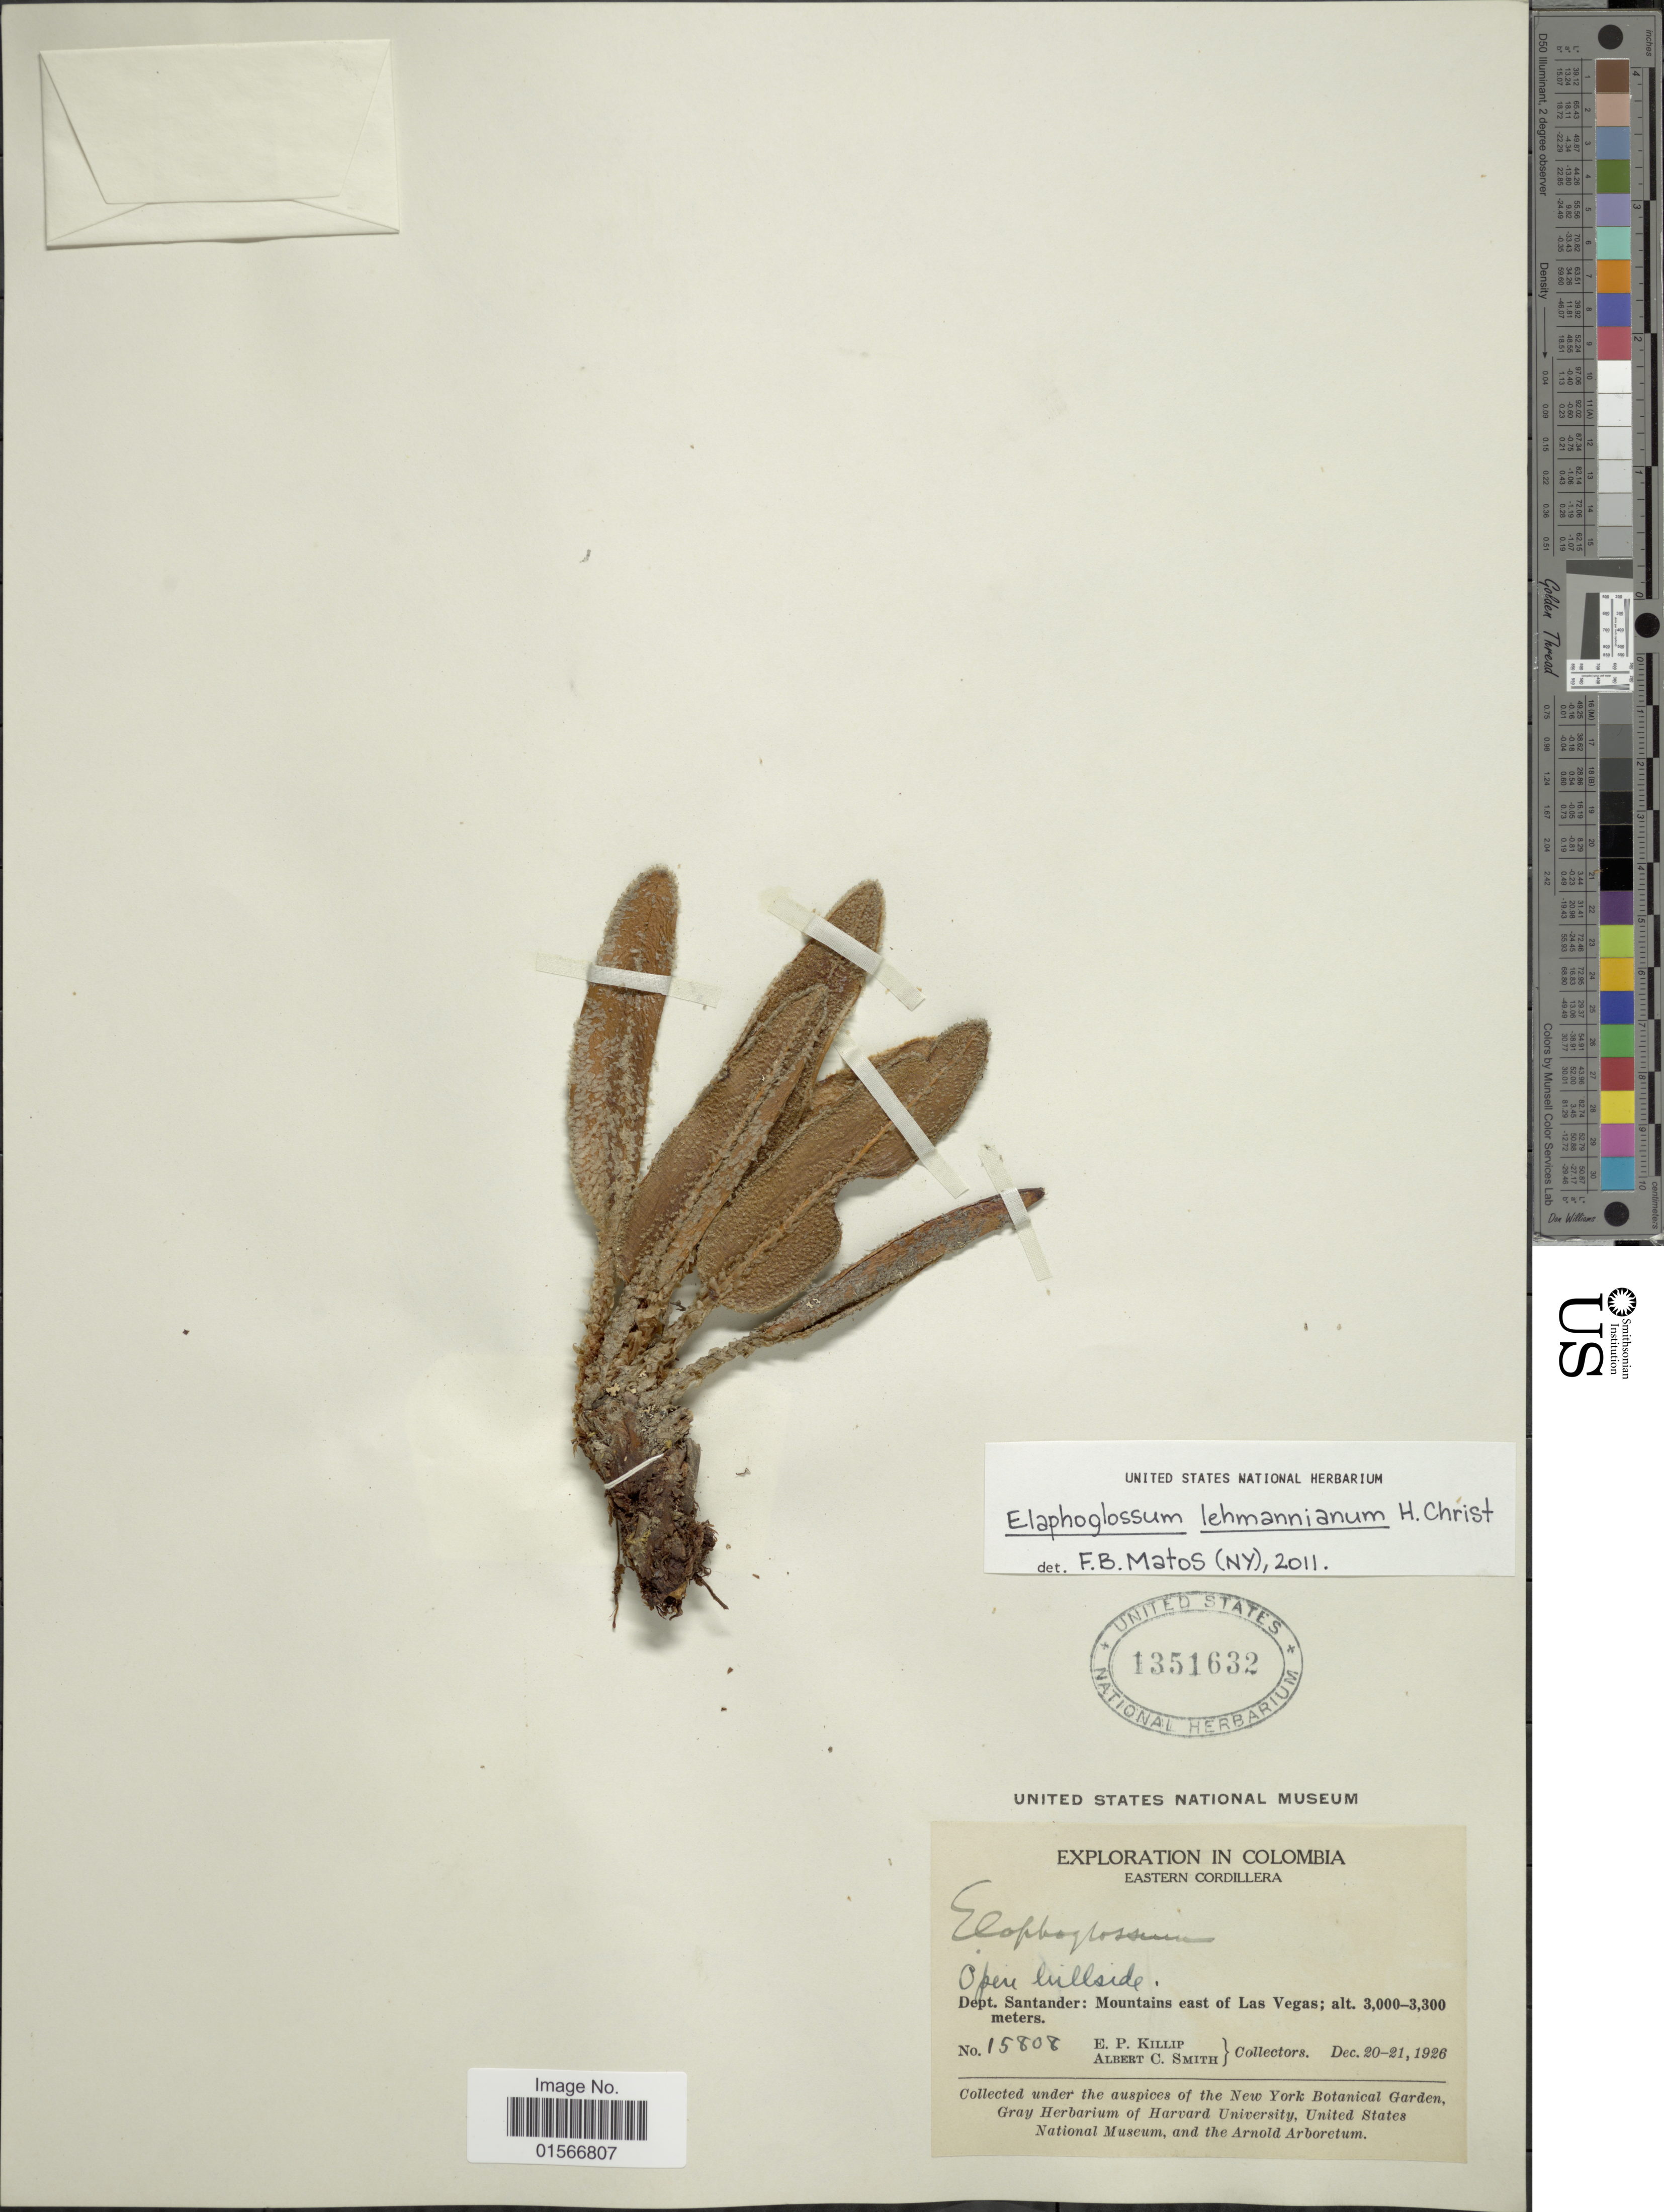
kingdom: Plantae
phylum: Tracheophyta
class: Polypodiopsida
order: Polypodiales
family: Dryopteridaceae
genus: Elaphoglossum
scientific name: Elaphoglossum lehmannianum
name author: Christ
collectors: E. P. Killip & A. C. Smith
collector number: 15808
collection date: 1926-12-20/1926-12-21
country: Colombia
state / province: Santander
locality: Eastern Cordillera, Dept. Santander: Mountains east of Las Vegas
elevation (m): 3000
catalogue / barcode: US 1351632